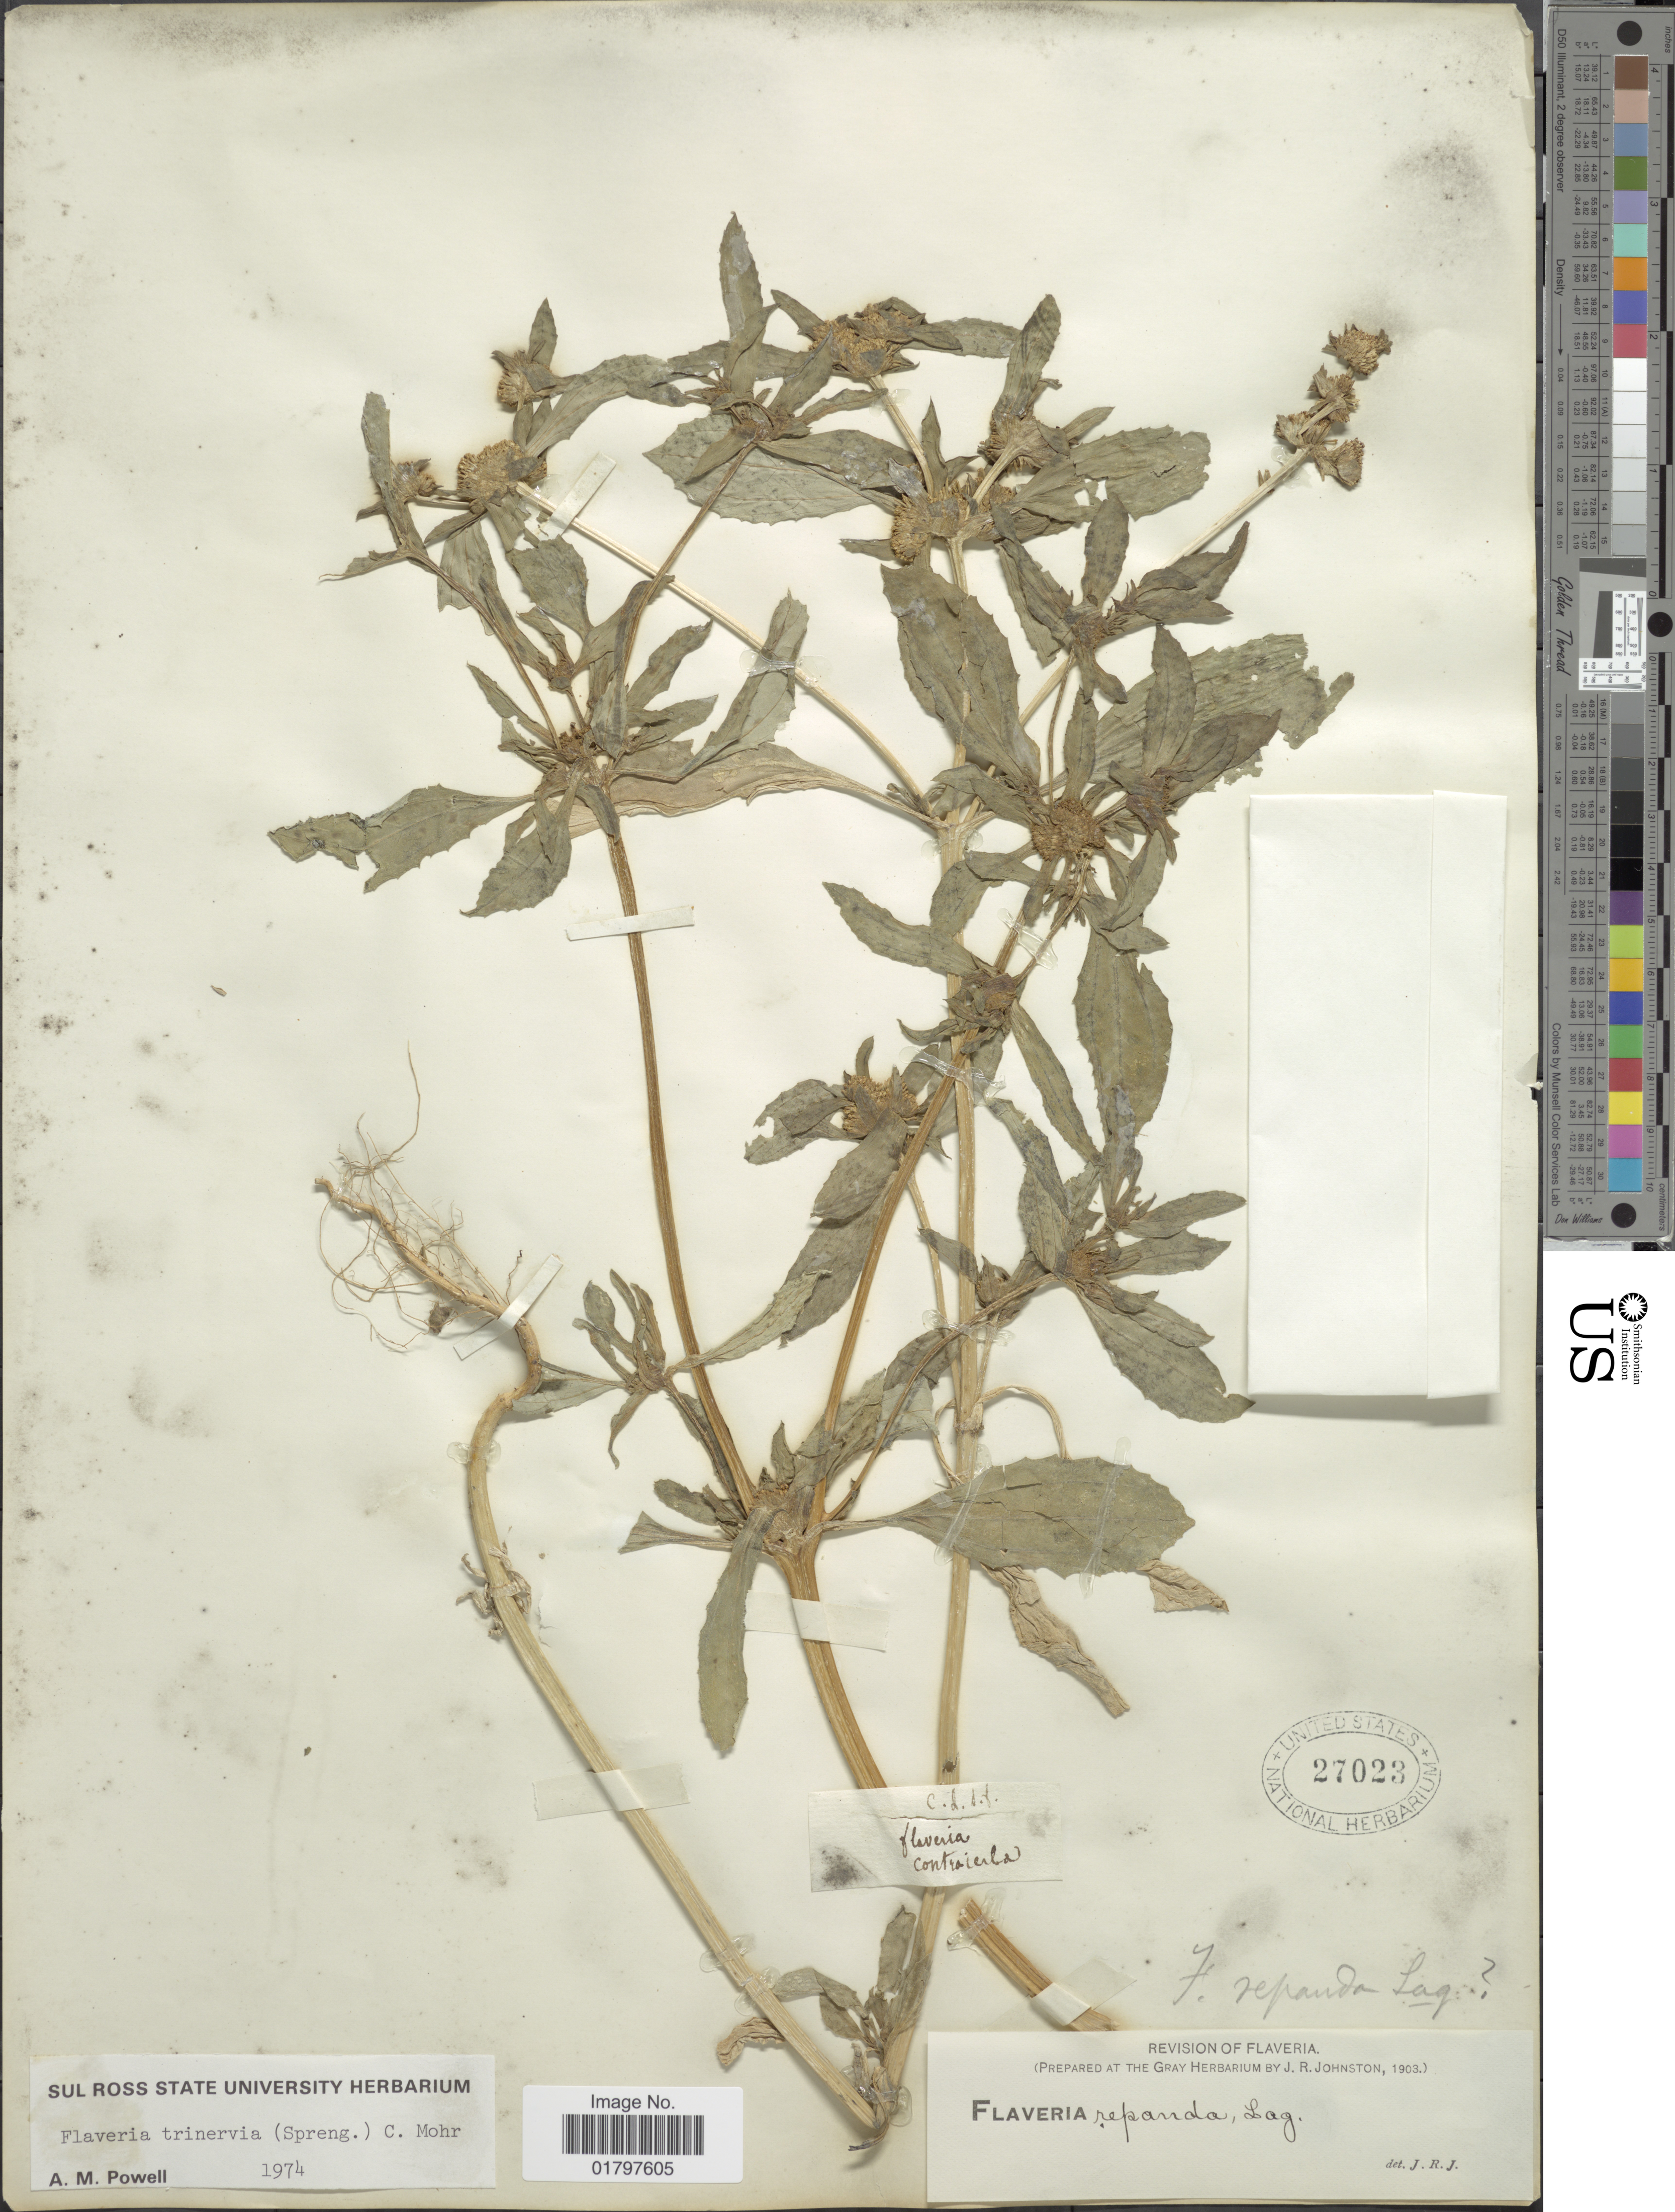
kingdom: Plantae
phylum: Tracheophyta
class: Magnoliopsida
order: Asterales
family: Asteraceae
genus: Flaveria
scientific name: Flaveria trinervia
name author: (Spreng.) C. Mohr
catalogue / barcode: US 27023